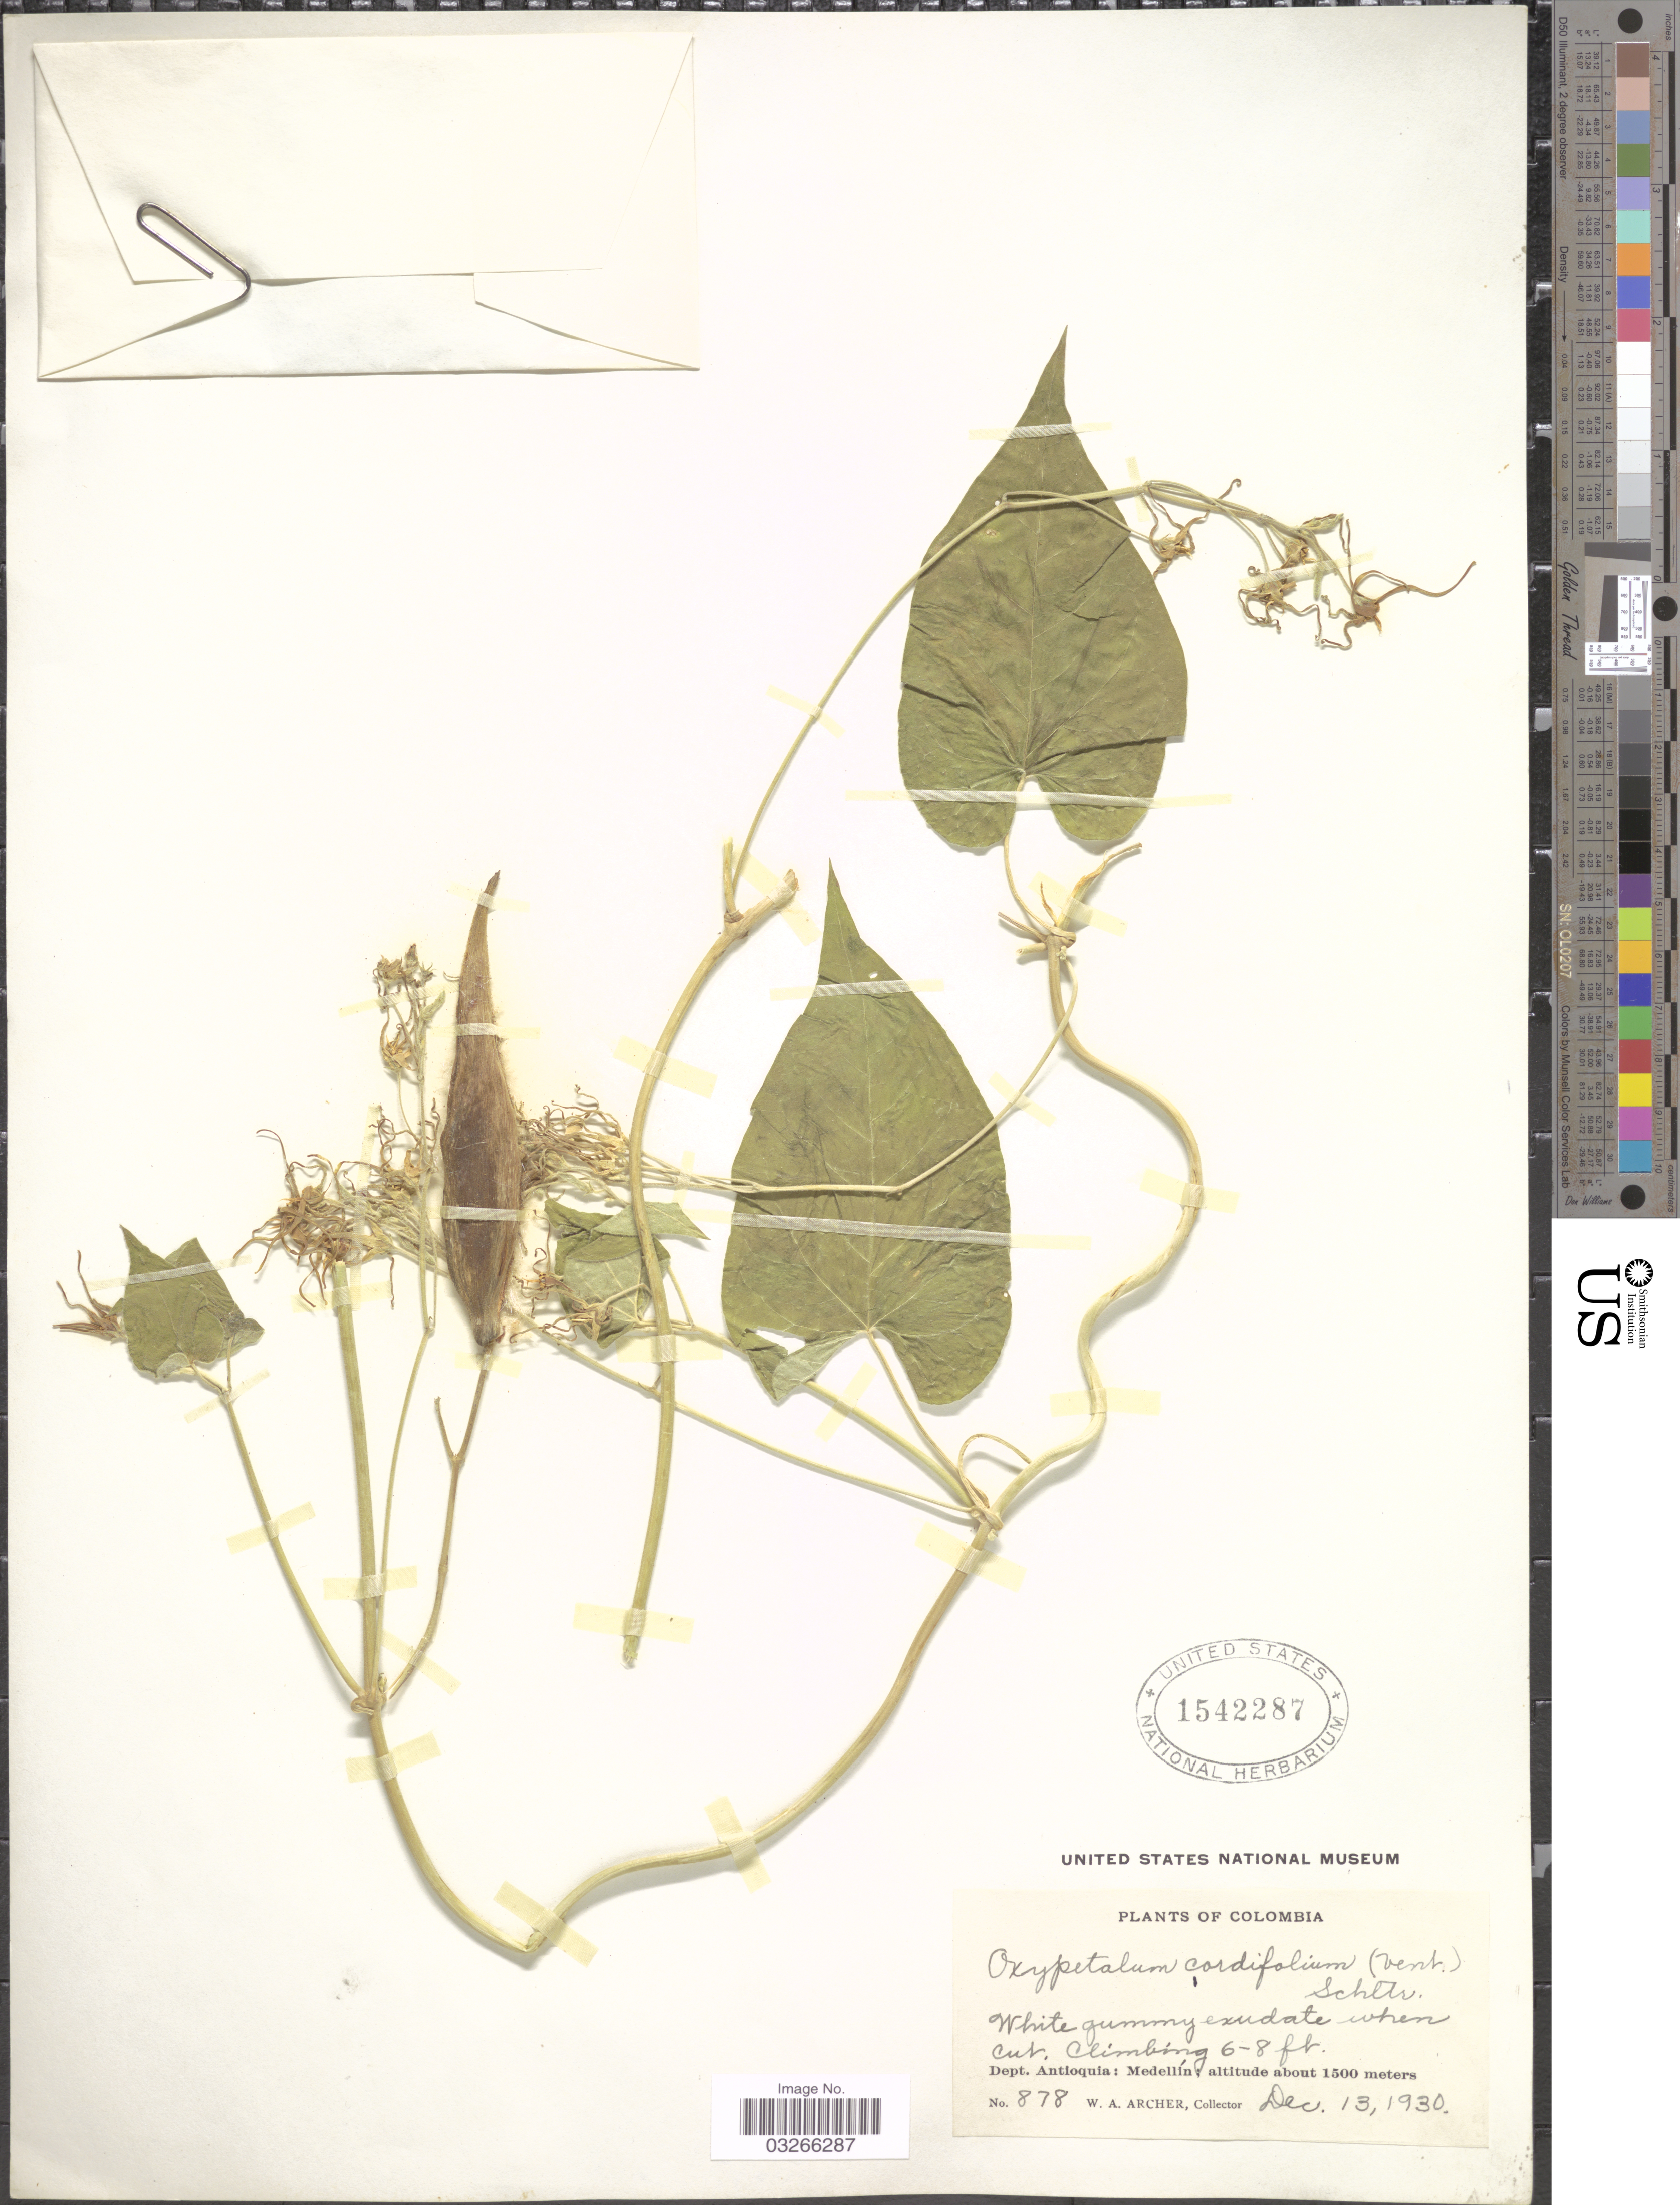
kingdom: Plantae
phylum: Tracheophyta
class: Magnoliopsida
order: Gentianales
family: Apocynaceae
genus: Oxypetalum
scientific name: Oxypetalum cordifolium subsp. cordifolium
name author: (Vent.) Schltr.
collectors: W. Archer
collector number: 878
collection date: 1930-12-13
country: Colombia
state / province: Antioquia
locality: Dept. Antioquia: Medellin.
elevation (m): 1500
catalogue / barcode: US 1542287